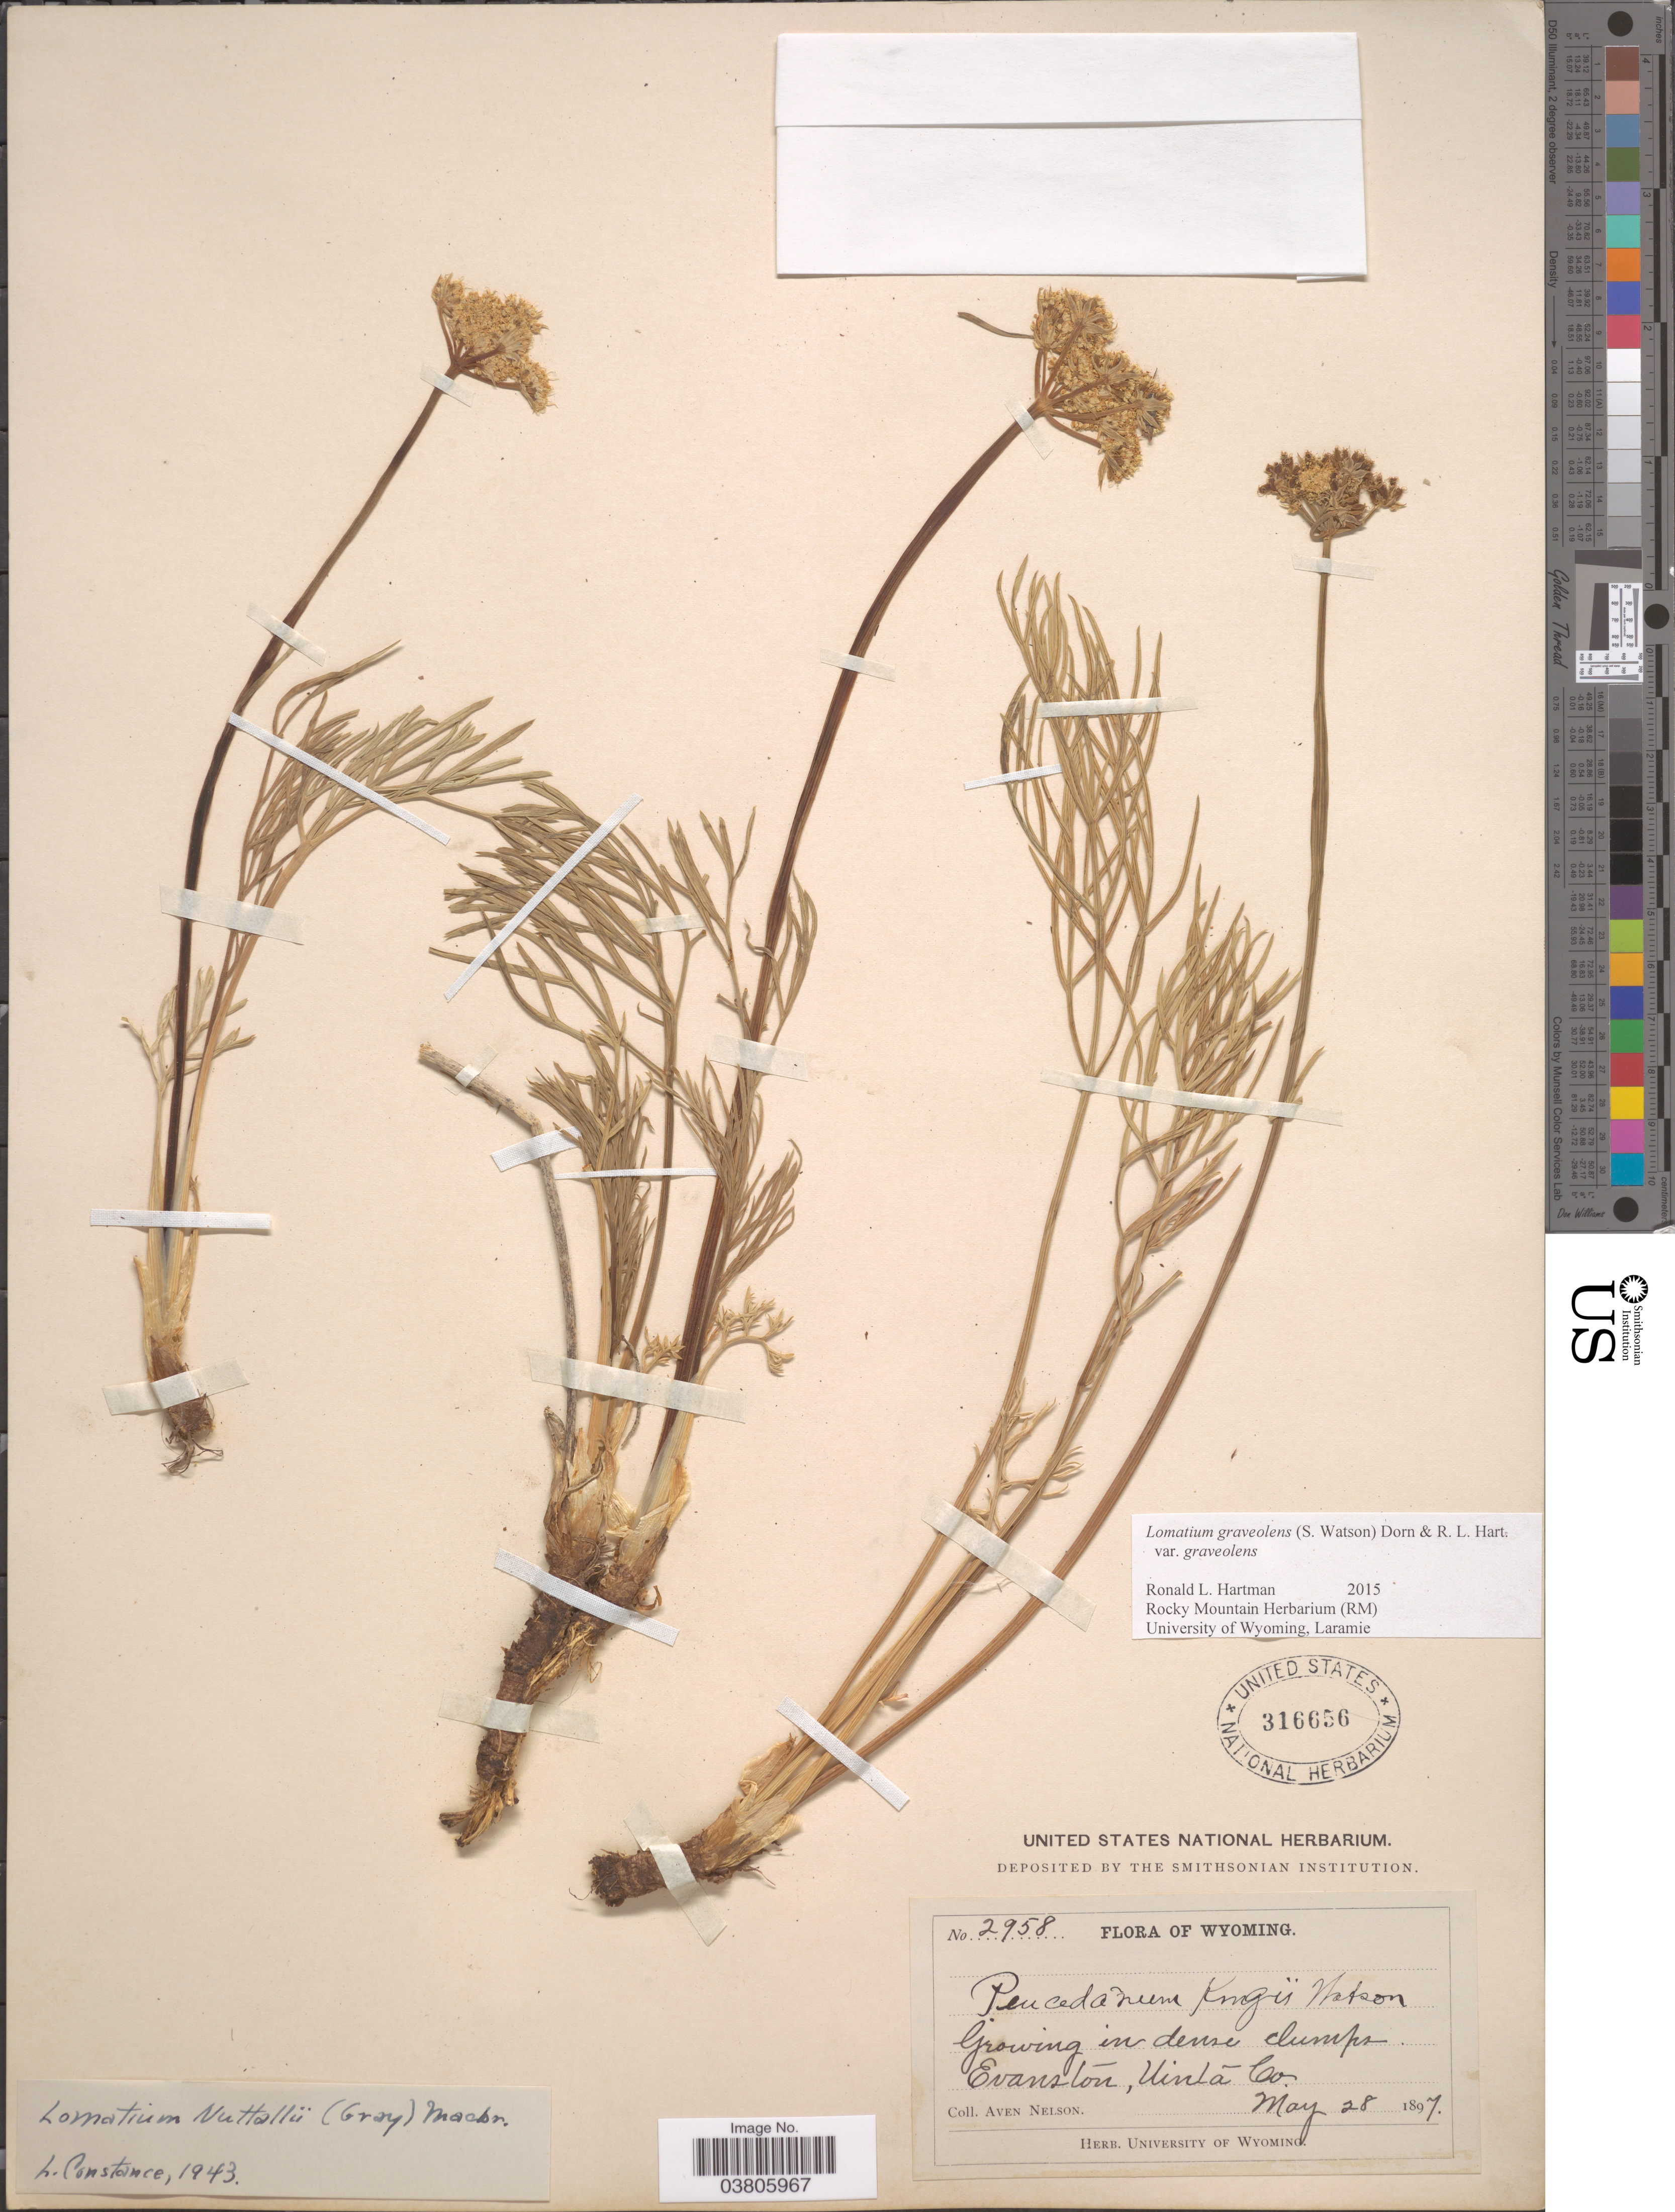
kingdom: Plantae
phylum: Tracheophyta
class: Magnoliopsida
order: Apiales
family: Apiaceae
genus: Lomatium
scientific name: Lomatium graveolens var. graveolens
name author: (S. Watson) Dorn & R.L. Hartm.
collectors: A. Nelson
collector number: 2958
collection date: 1897-05-28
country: United States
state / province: Wyoming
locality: Evanston, Uinta Co.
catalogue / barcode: US 316656